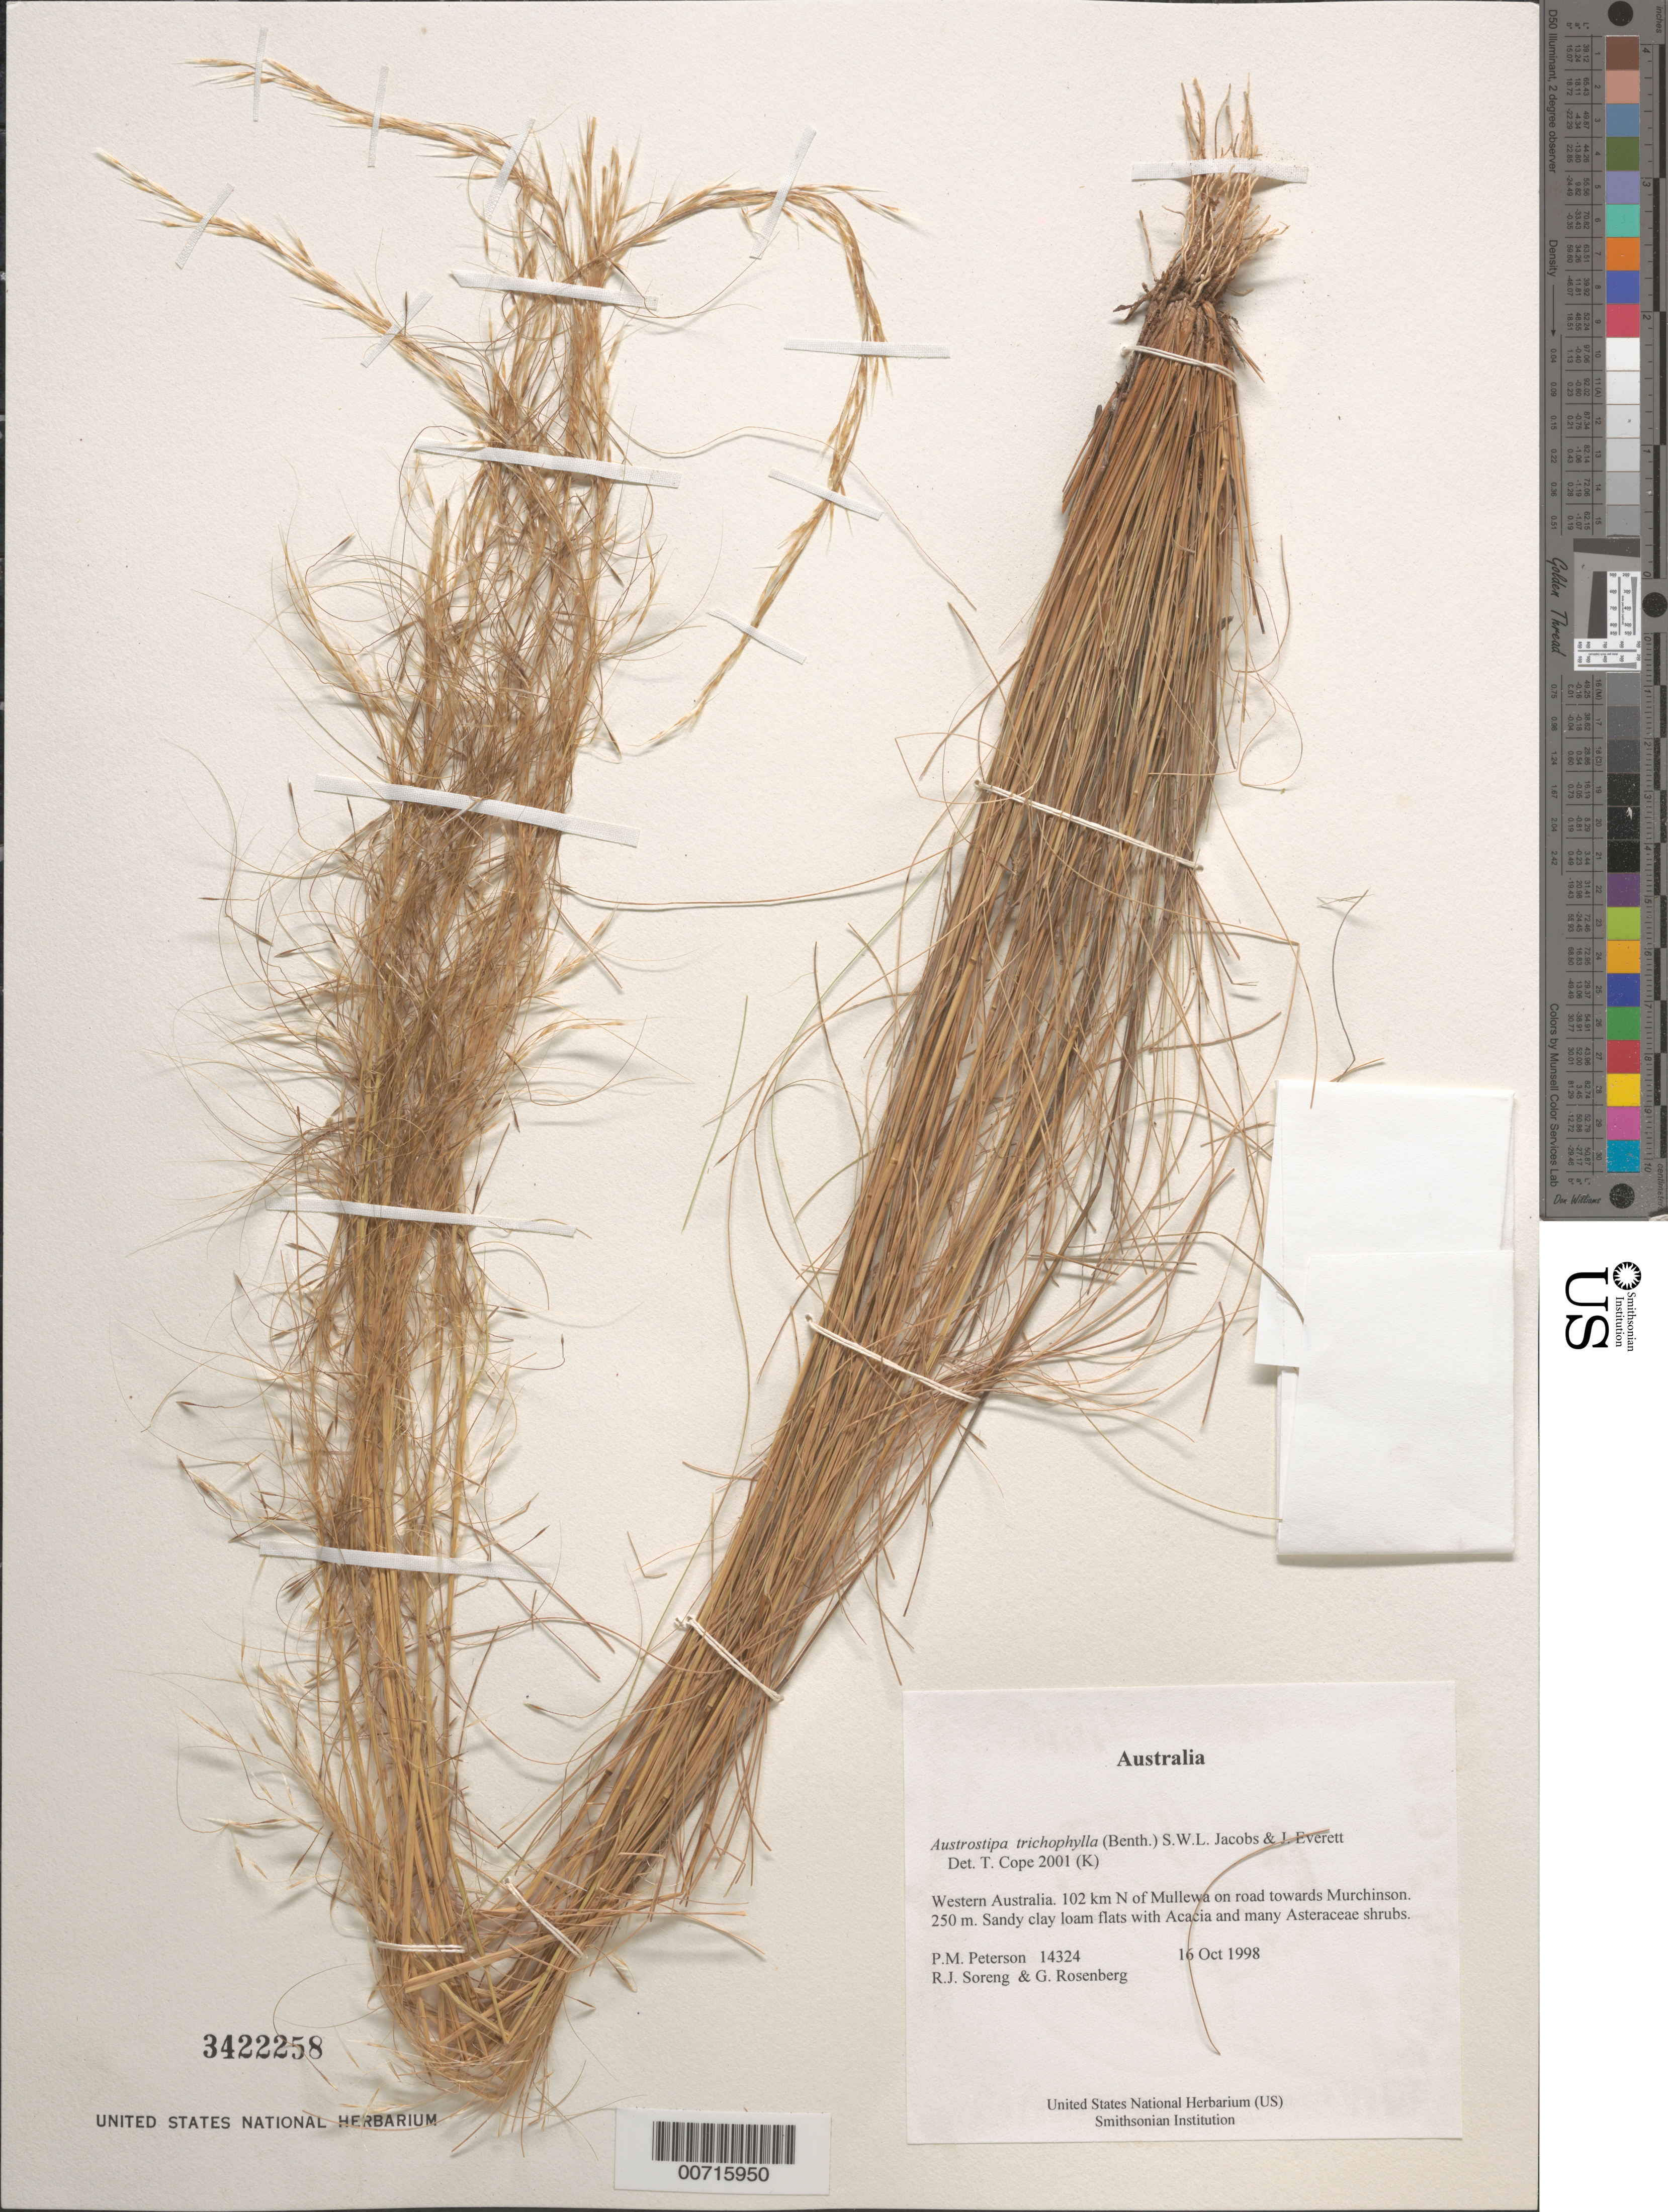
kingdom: Plantae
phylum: Tracheophyta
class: Liliopsida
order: Poales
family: Poaceae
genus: Austrostipa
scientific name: Austrostipa trichophylla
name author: (Benth.) S.W.L. Jacobs & J. Everett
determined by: Cope, T. A.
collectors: P. M. Peterson, R. J. Soreng & G. Rosenberg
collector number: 14324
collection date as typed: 16 Oct 1998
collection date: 1998-10-16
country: Australia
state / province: Western Australia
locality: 102 km N of Mullewa on road towards Murchinson.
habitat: Sandy clay loam flats with Acacia and many Asteraceae shrubs.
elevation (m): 250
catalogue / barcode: US 3422258